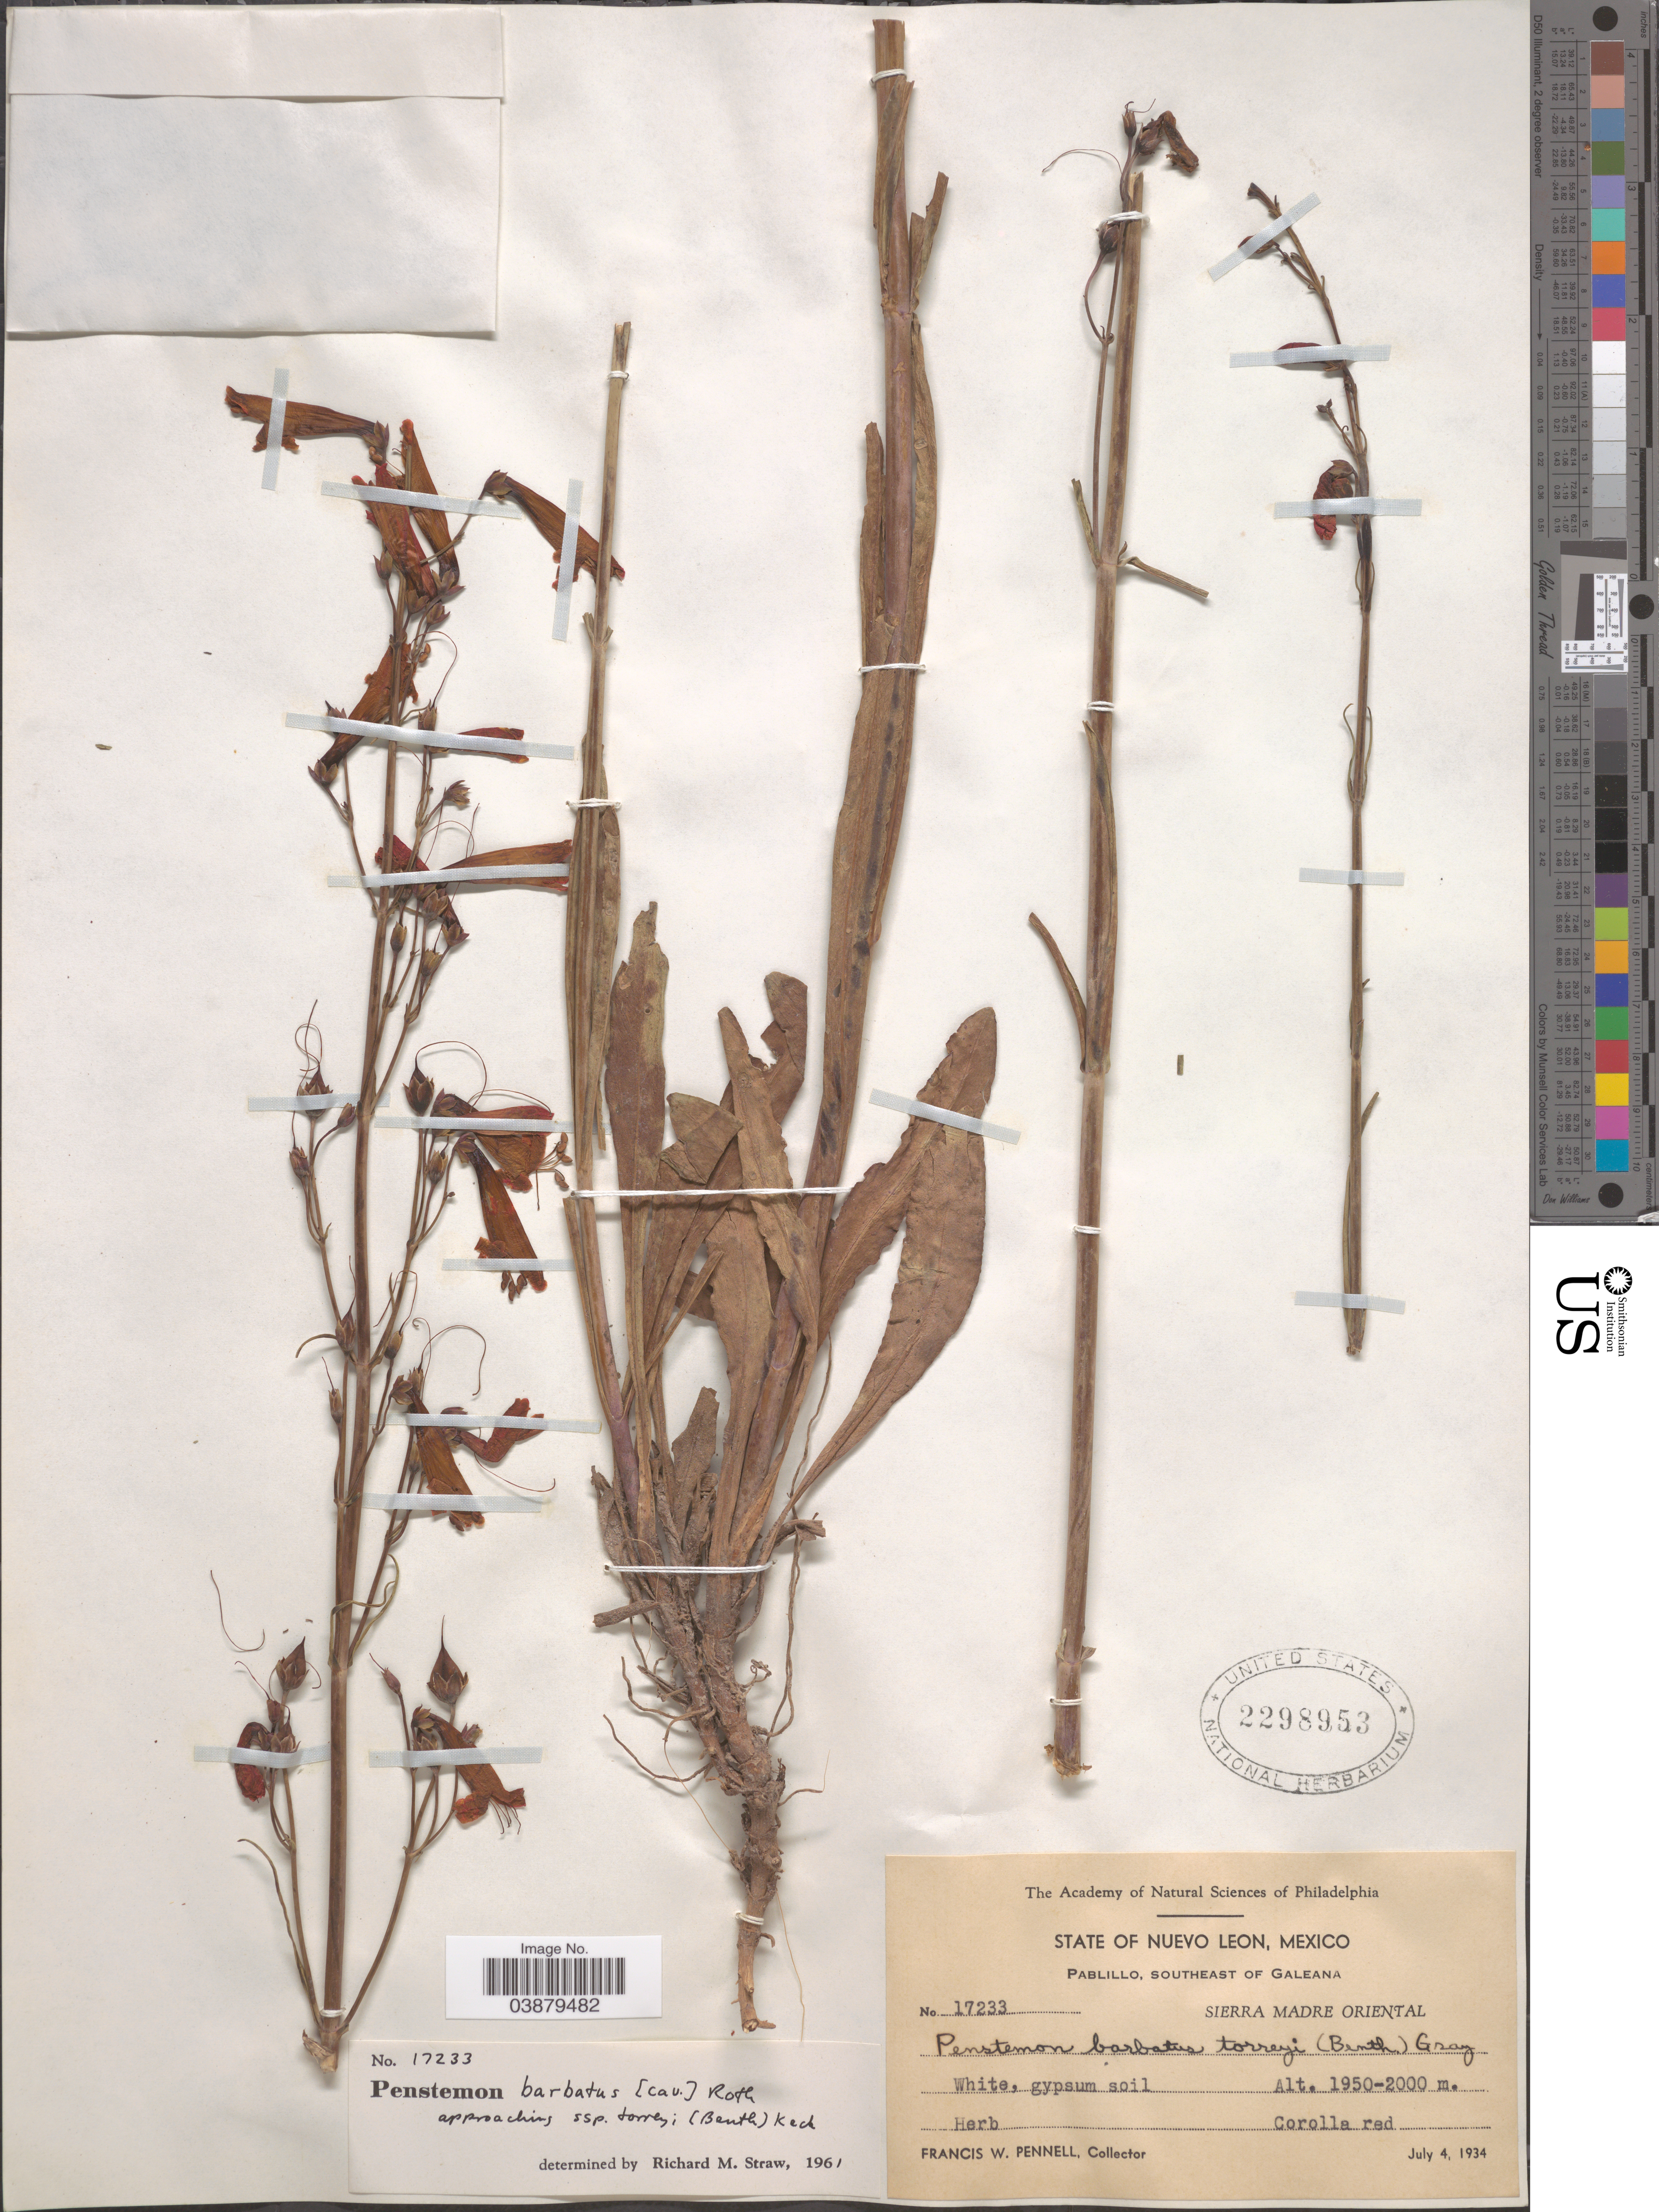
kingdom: Plantae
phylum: Tracheophyta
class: Magnoliopsida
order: Lamiales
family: Plantaginaceae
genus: Penstemon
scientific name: Penstemon barbatus subsp. torreyi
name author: (Benth.) D.D. Keck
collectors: F. W. Pennell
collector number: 17233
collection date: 1934-07-04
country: Mexico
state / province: Nuevo León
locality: Pablillo, southeast of Galena. Sierra Madre Oriental.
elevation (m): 1950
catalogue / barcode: US 2298953